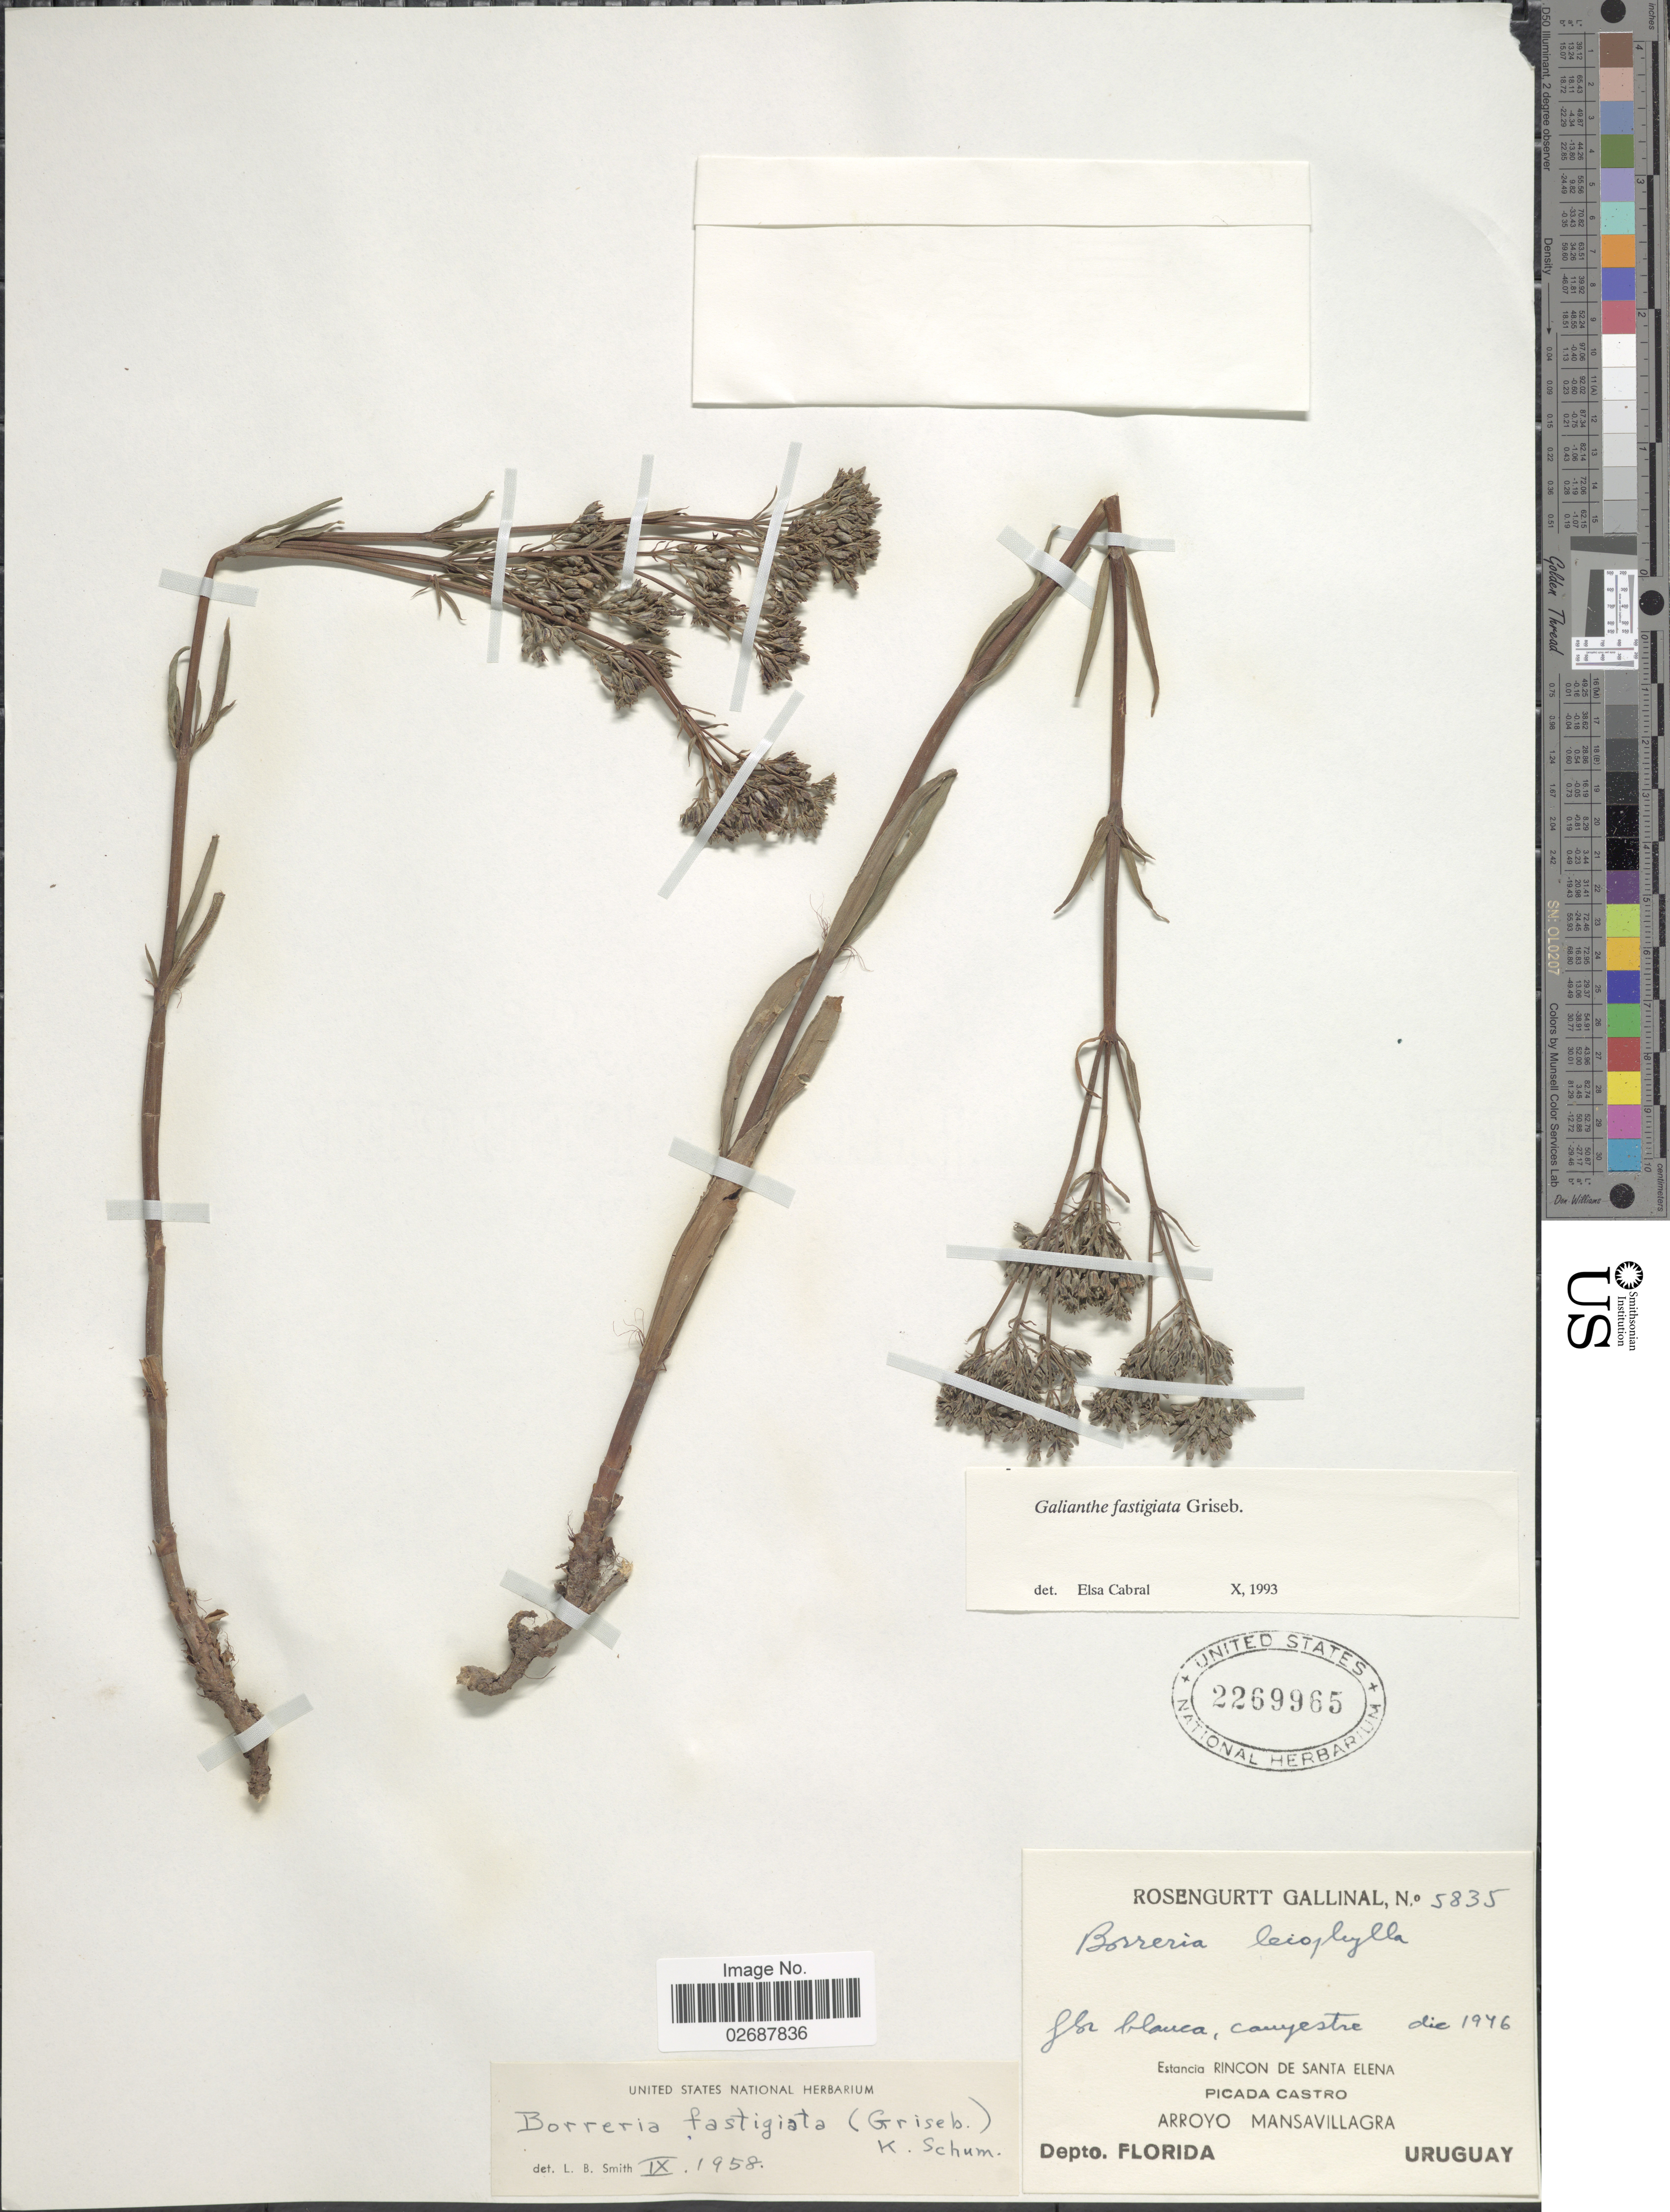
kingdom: Plantae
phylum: Tracheophyta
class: Magnoliopsida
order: Gentianales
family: Rubiaceae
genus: Galianthe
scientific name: Galianthe fastigiata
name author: Griseb.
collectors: R. Gallinal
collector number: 5835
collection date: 1946-12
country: Uruguay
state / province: Florida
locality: Estancia Rincon de Santa Elena Picada Castro. Arroyo Mansavillagra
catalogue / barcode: US 2269965